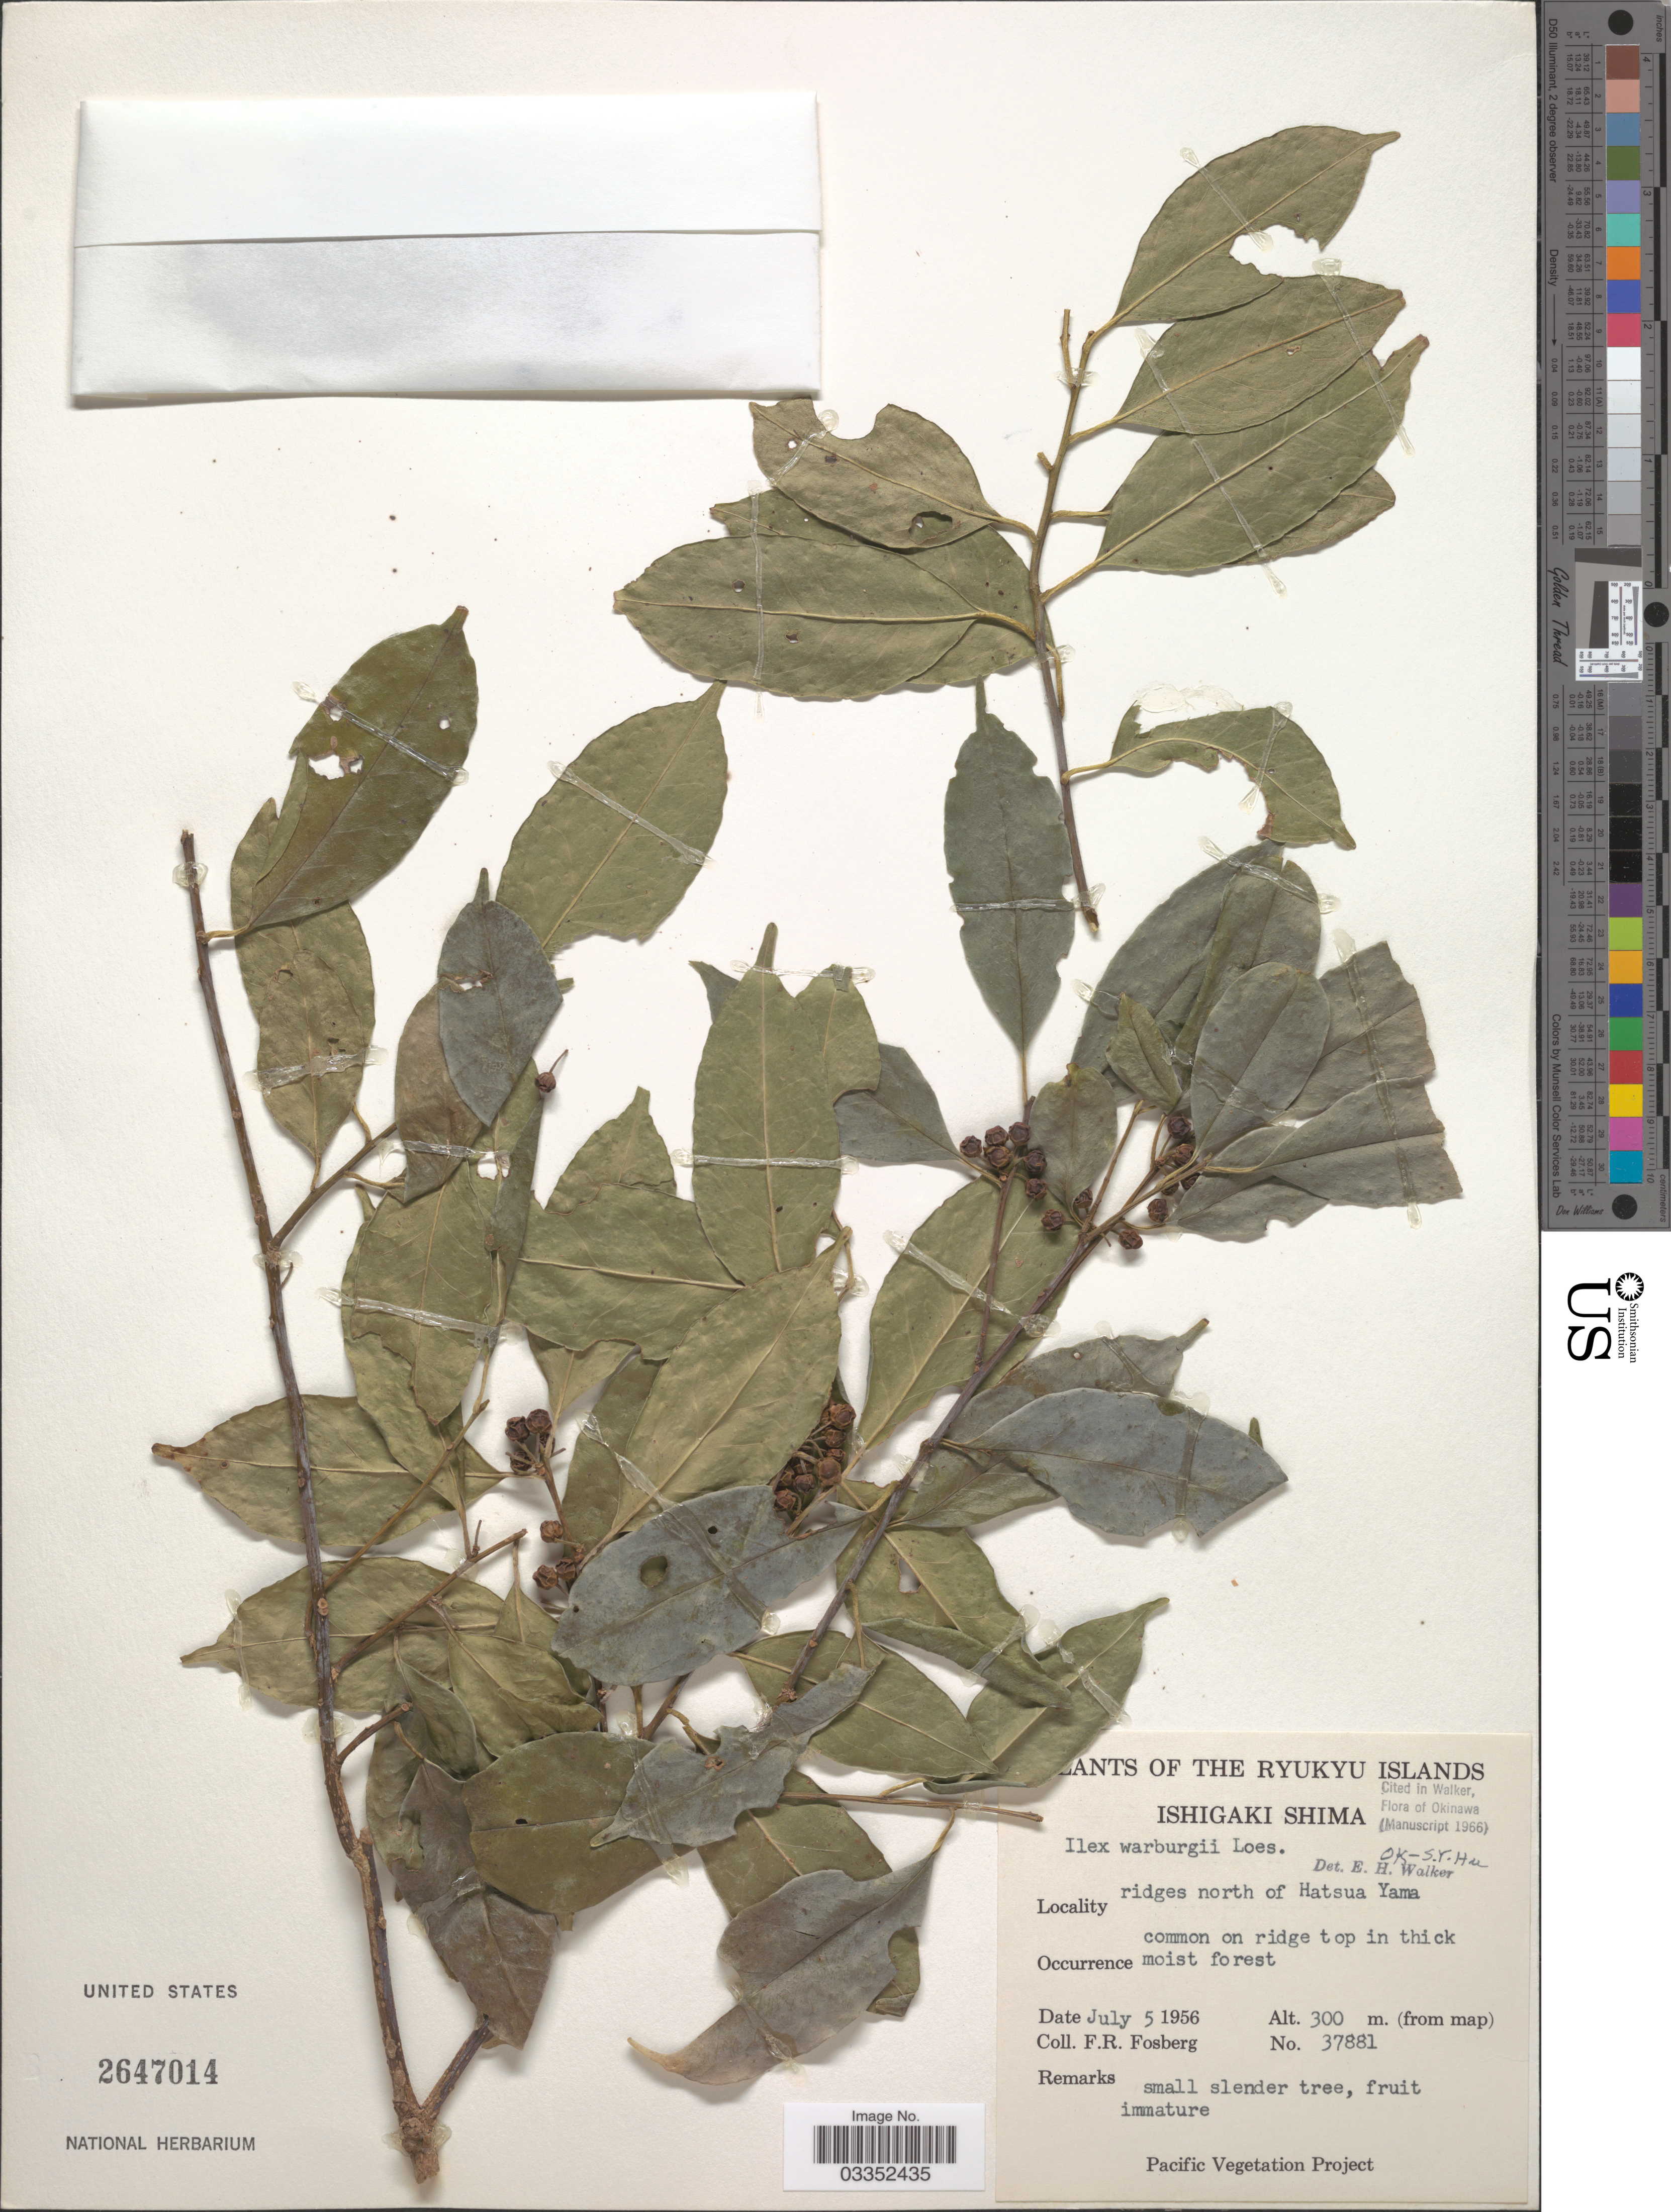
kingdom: Plantae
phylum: Tracheophyta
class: Magnoliopsida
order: Aquifoliales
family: Aquifoliaceae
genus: Ilex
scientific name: Ilex warburgii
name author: Loes.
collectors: F. R. Fosberg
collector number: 37881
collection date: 1956-07-05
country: Japan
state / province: Okinawa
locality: The Ryukyu Islands, Ishigaki Shima, ridges north of Hatsua Yama.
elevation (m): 300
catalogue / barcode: US 2647014